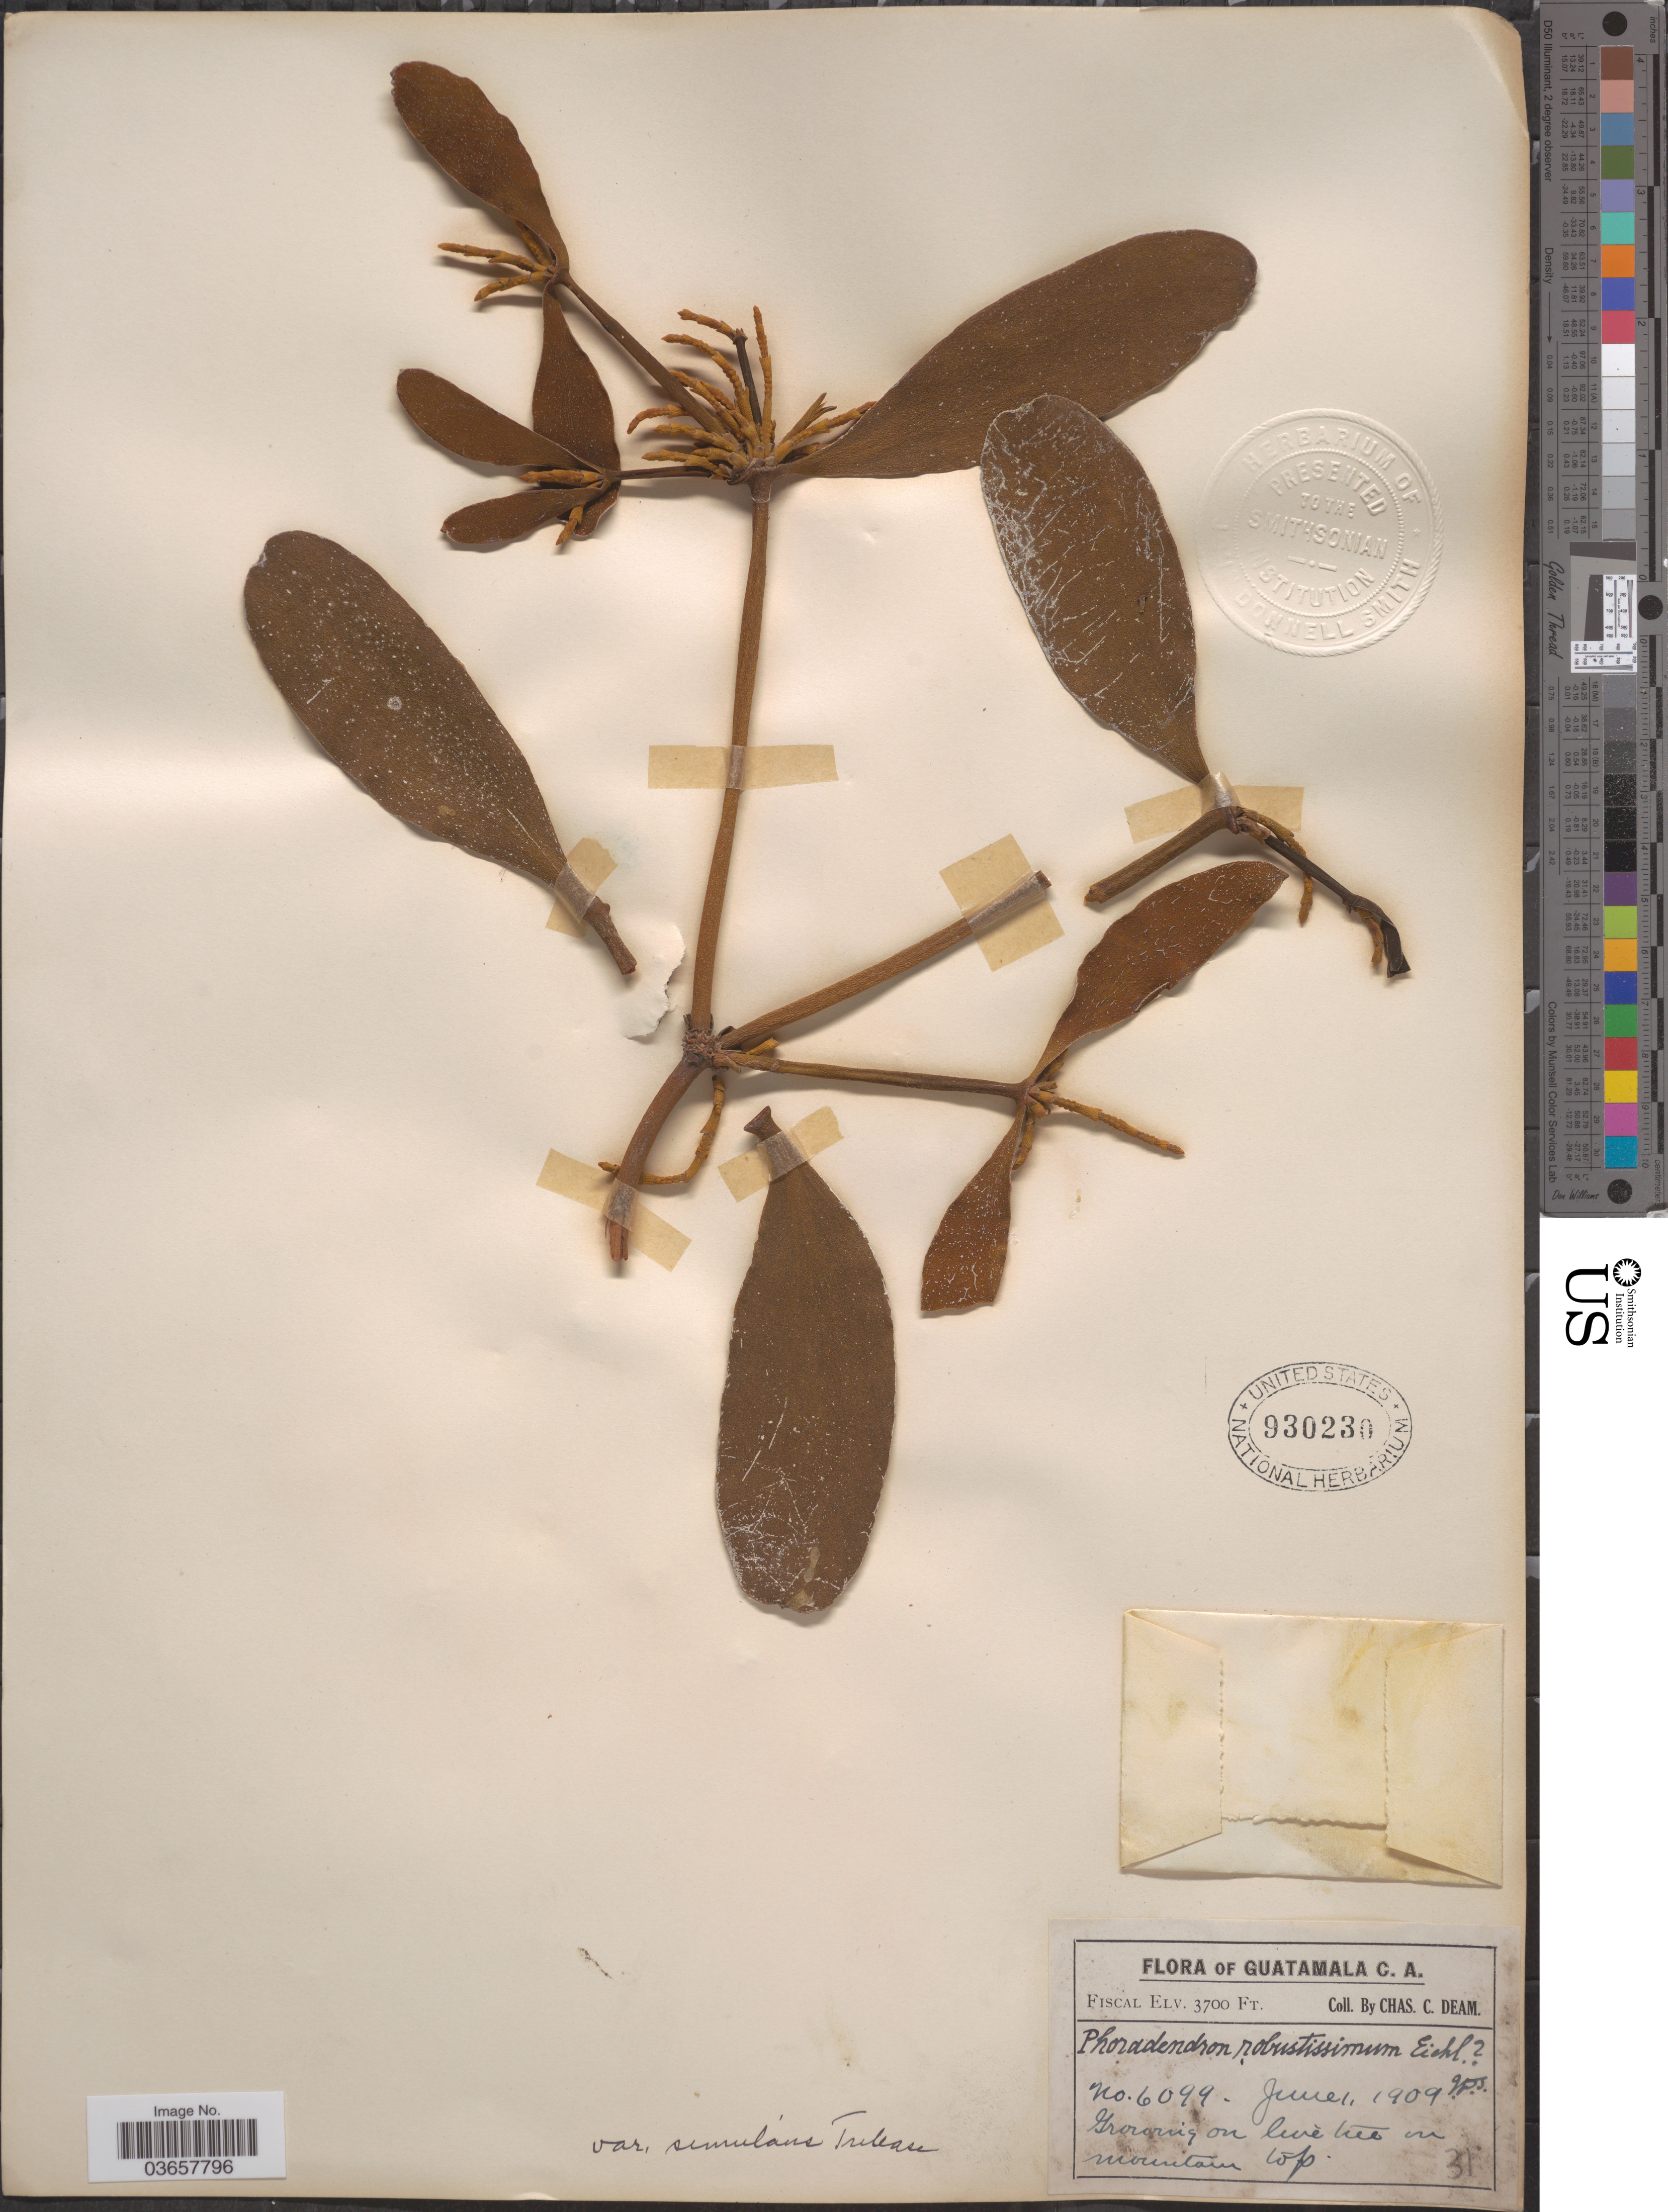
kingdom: Plantae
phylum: Tracheophyta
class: Magnoliopsida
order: Santalales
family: Viscaceae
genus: Phoradendron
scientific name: Phoradendron robustissimum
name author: Eichler in Mart.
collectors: C. C. Deam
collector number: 6099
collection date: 1909-06-01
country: Guatemala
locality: Fiscal. Growing on line tree on mountain top.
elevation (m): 1128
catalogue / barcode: US 930230